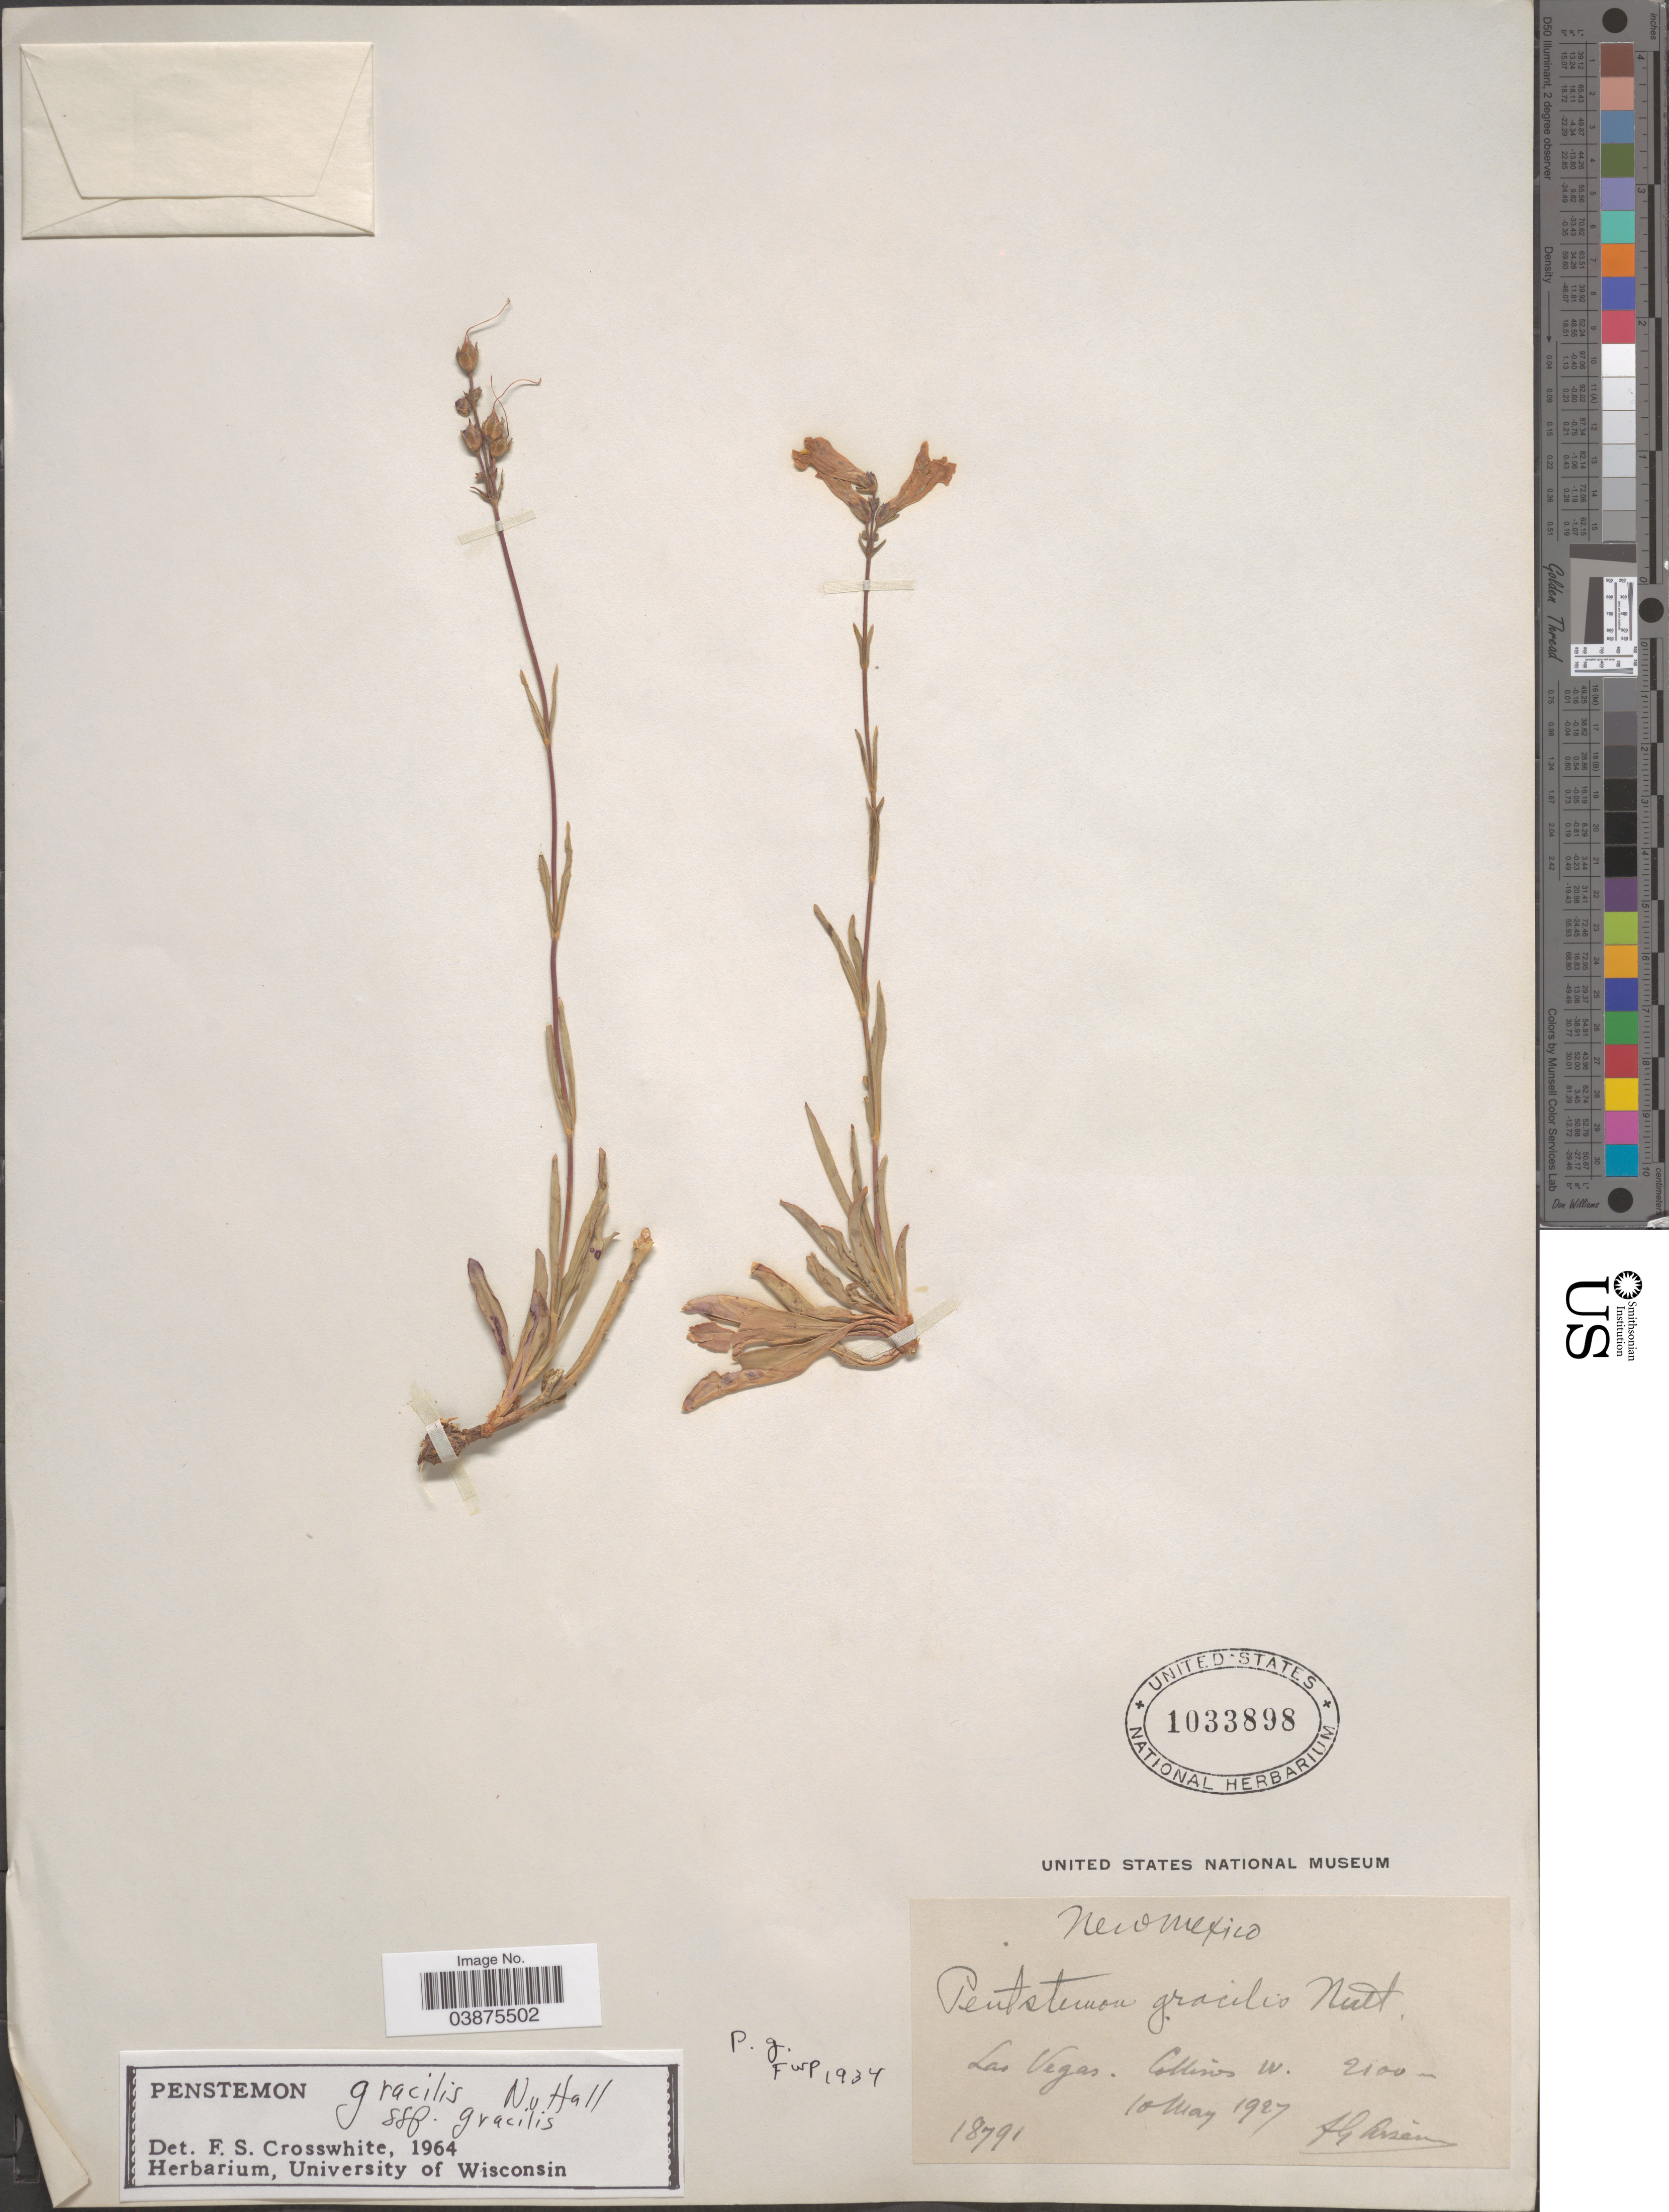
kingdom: Plantae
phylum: Tracheophyta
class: Magnoliopsida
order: Lamiales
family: Plantaginaceae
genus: Penstemon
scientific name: Penstemon gracilis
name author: Nutt.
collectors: Bro. G. Arsène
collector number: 18791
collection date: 1927-05-10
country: United States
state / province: New Mexico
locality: Las Vegas. Collins W.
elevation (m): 2100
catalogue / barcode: US 1033898